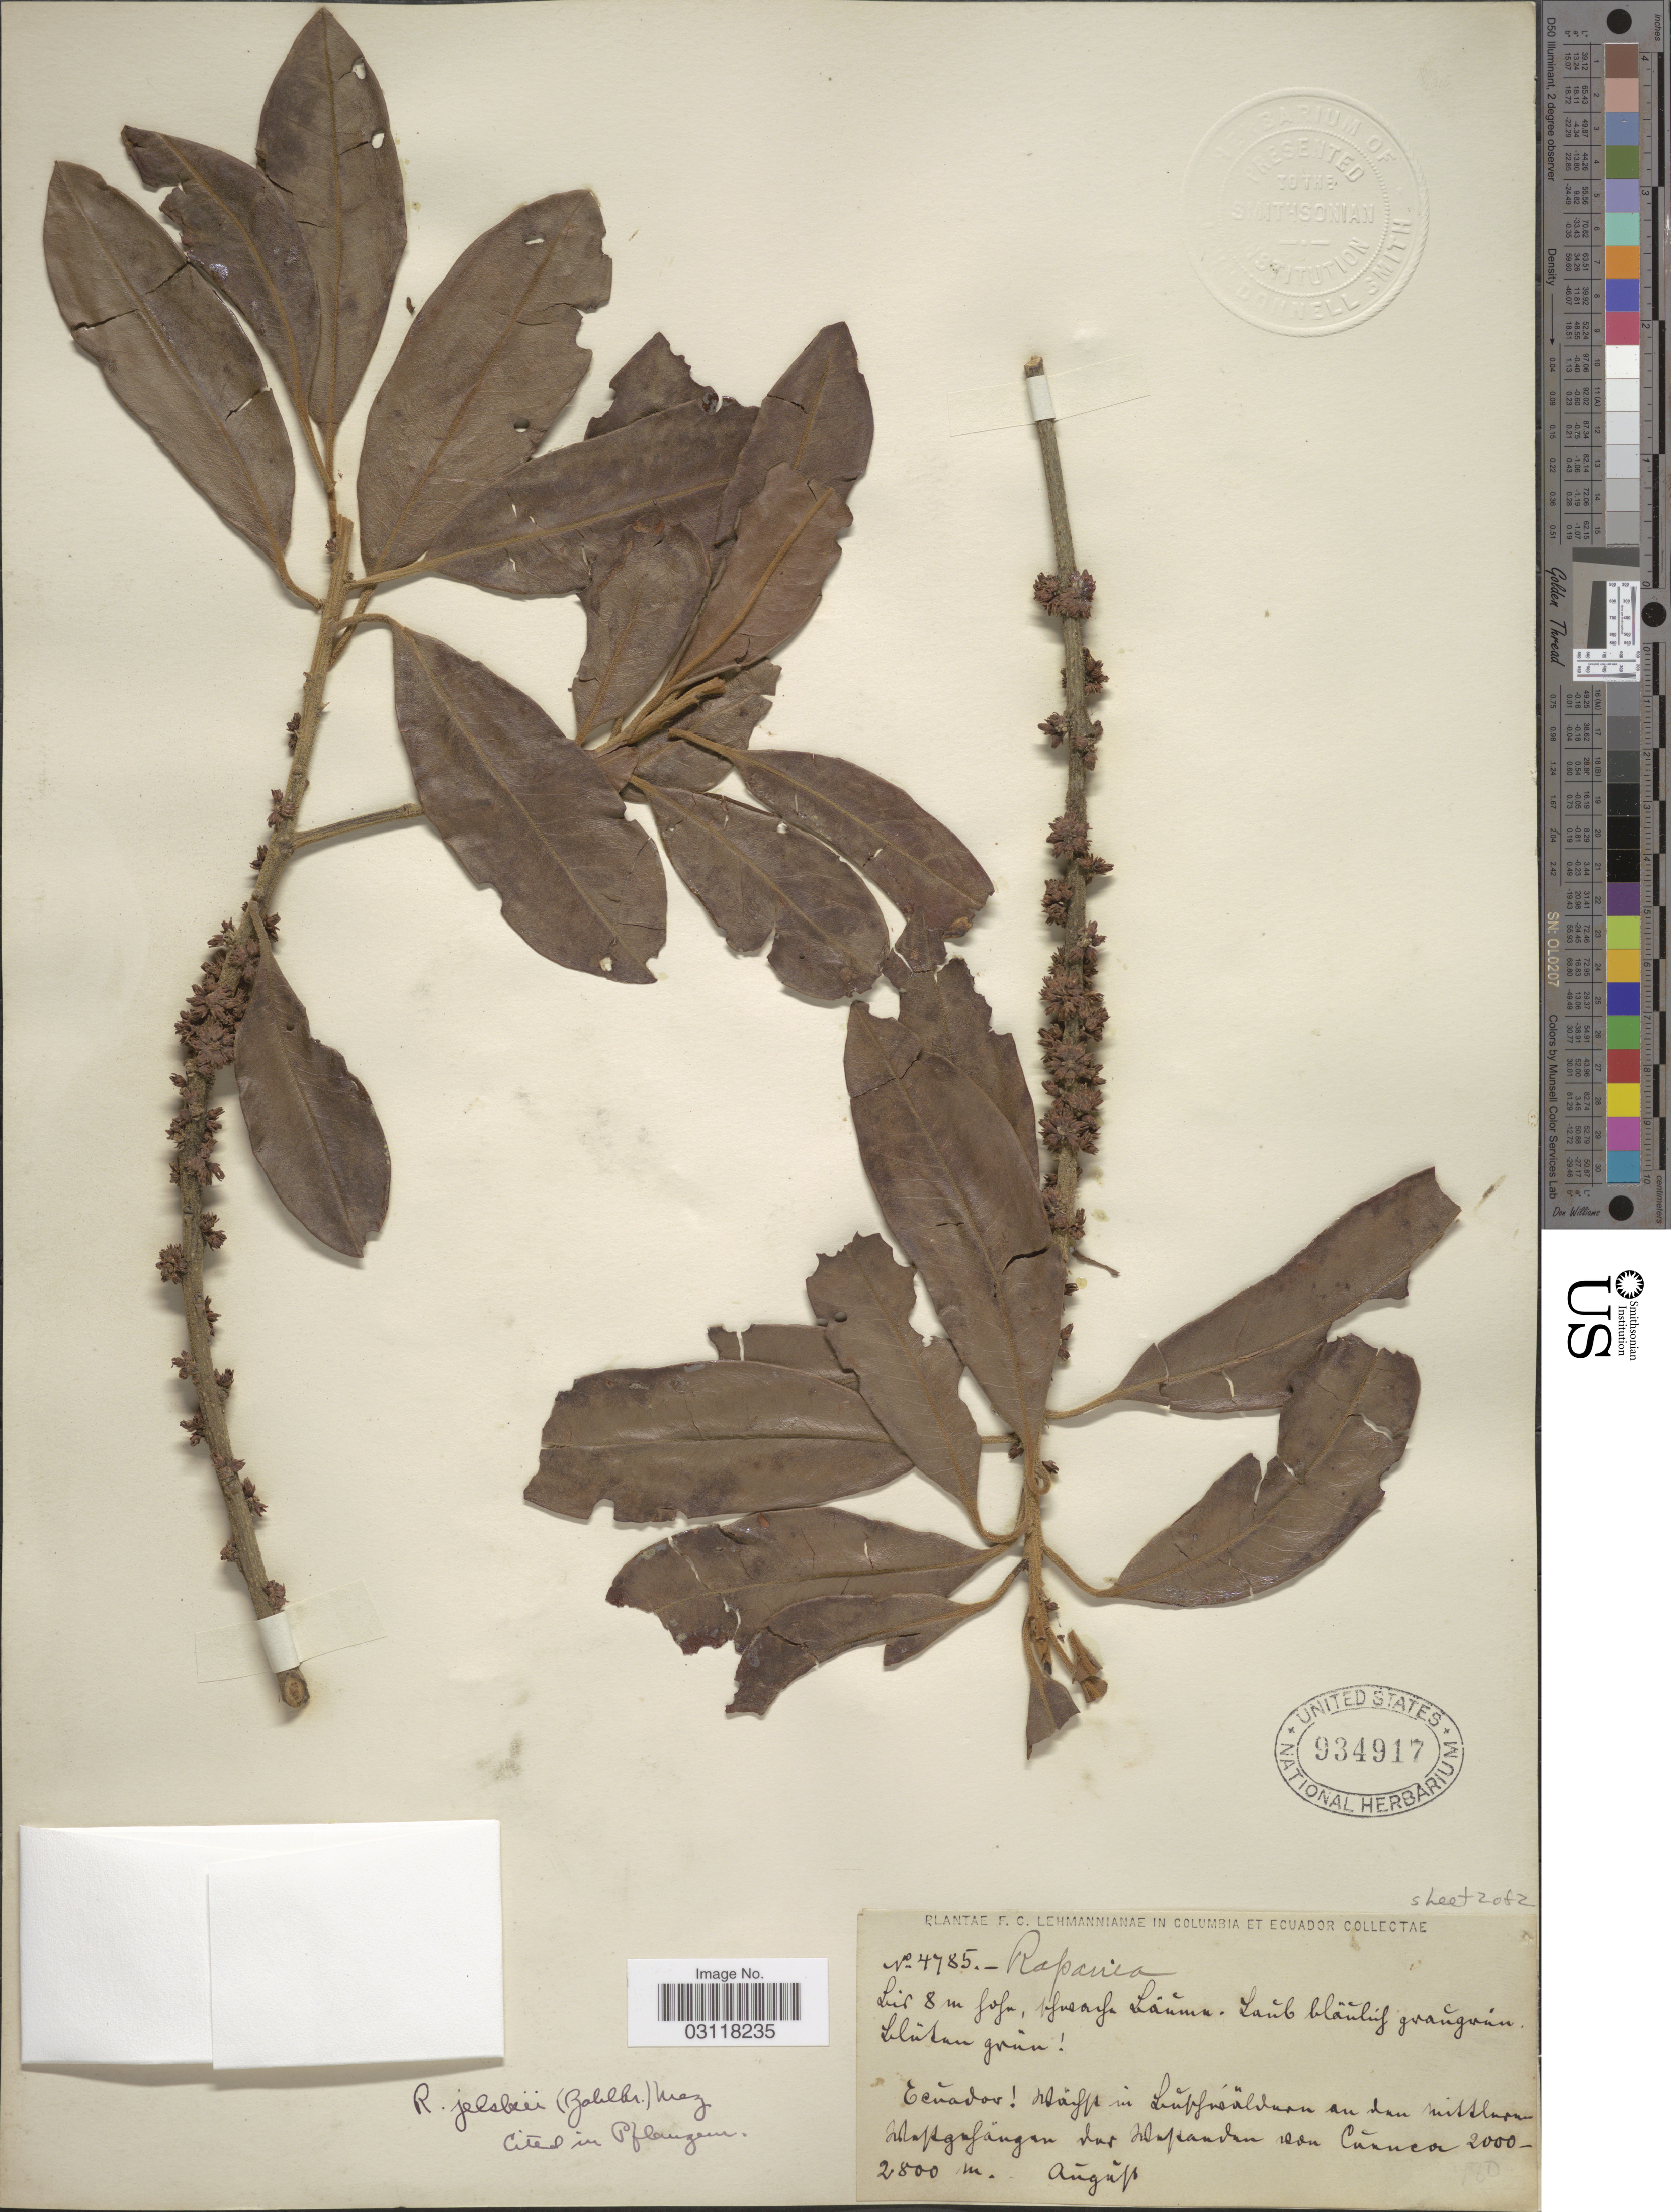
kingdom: Plantae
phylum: Tracheophyta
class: Magnoliopsida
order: Ericales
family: Primulaceae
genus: Rapanea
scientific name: Rapanea jelskii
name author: Mez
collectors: F. C. Lehmann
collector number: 4785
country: Ecuador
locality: Ecūdor.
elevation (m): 2800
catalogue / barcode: US 934917